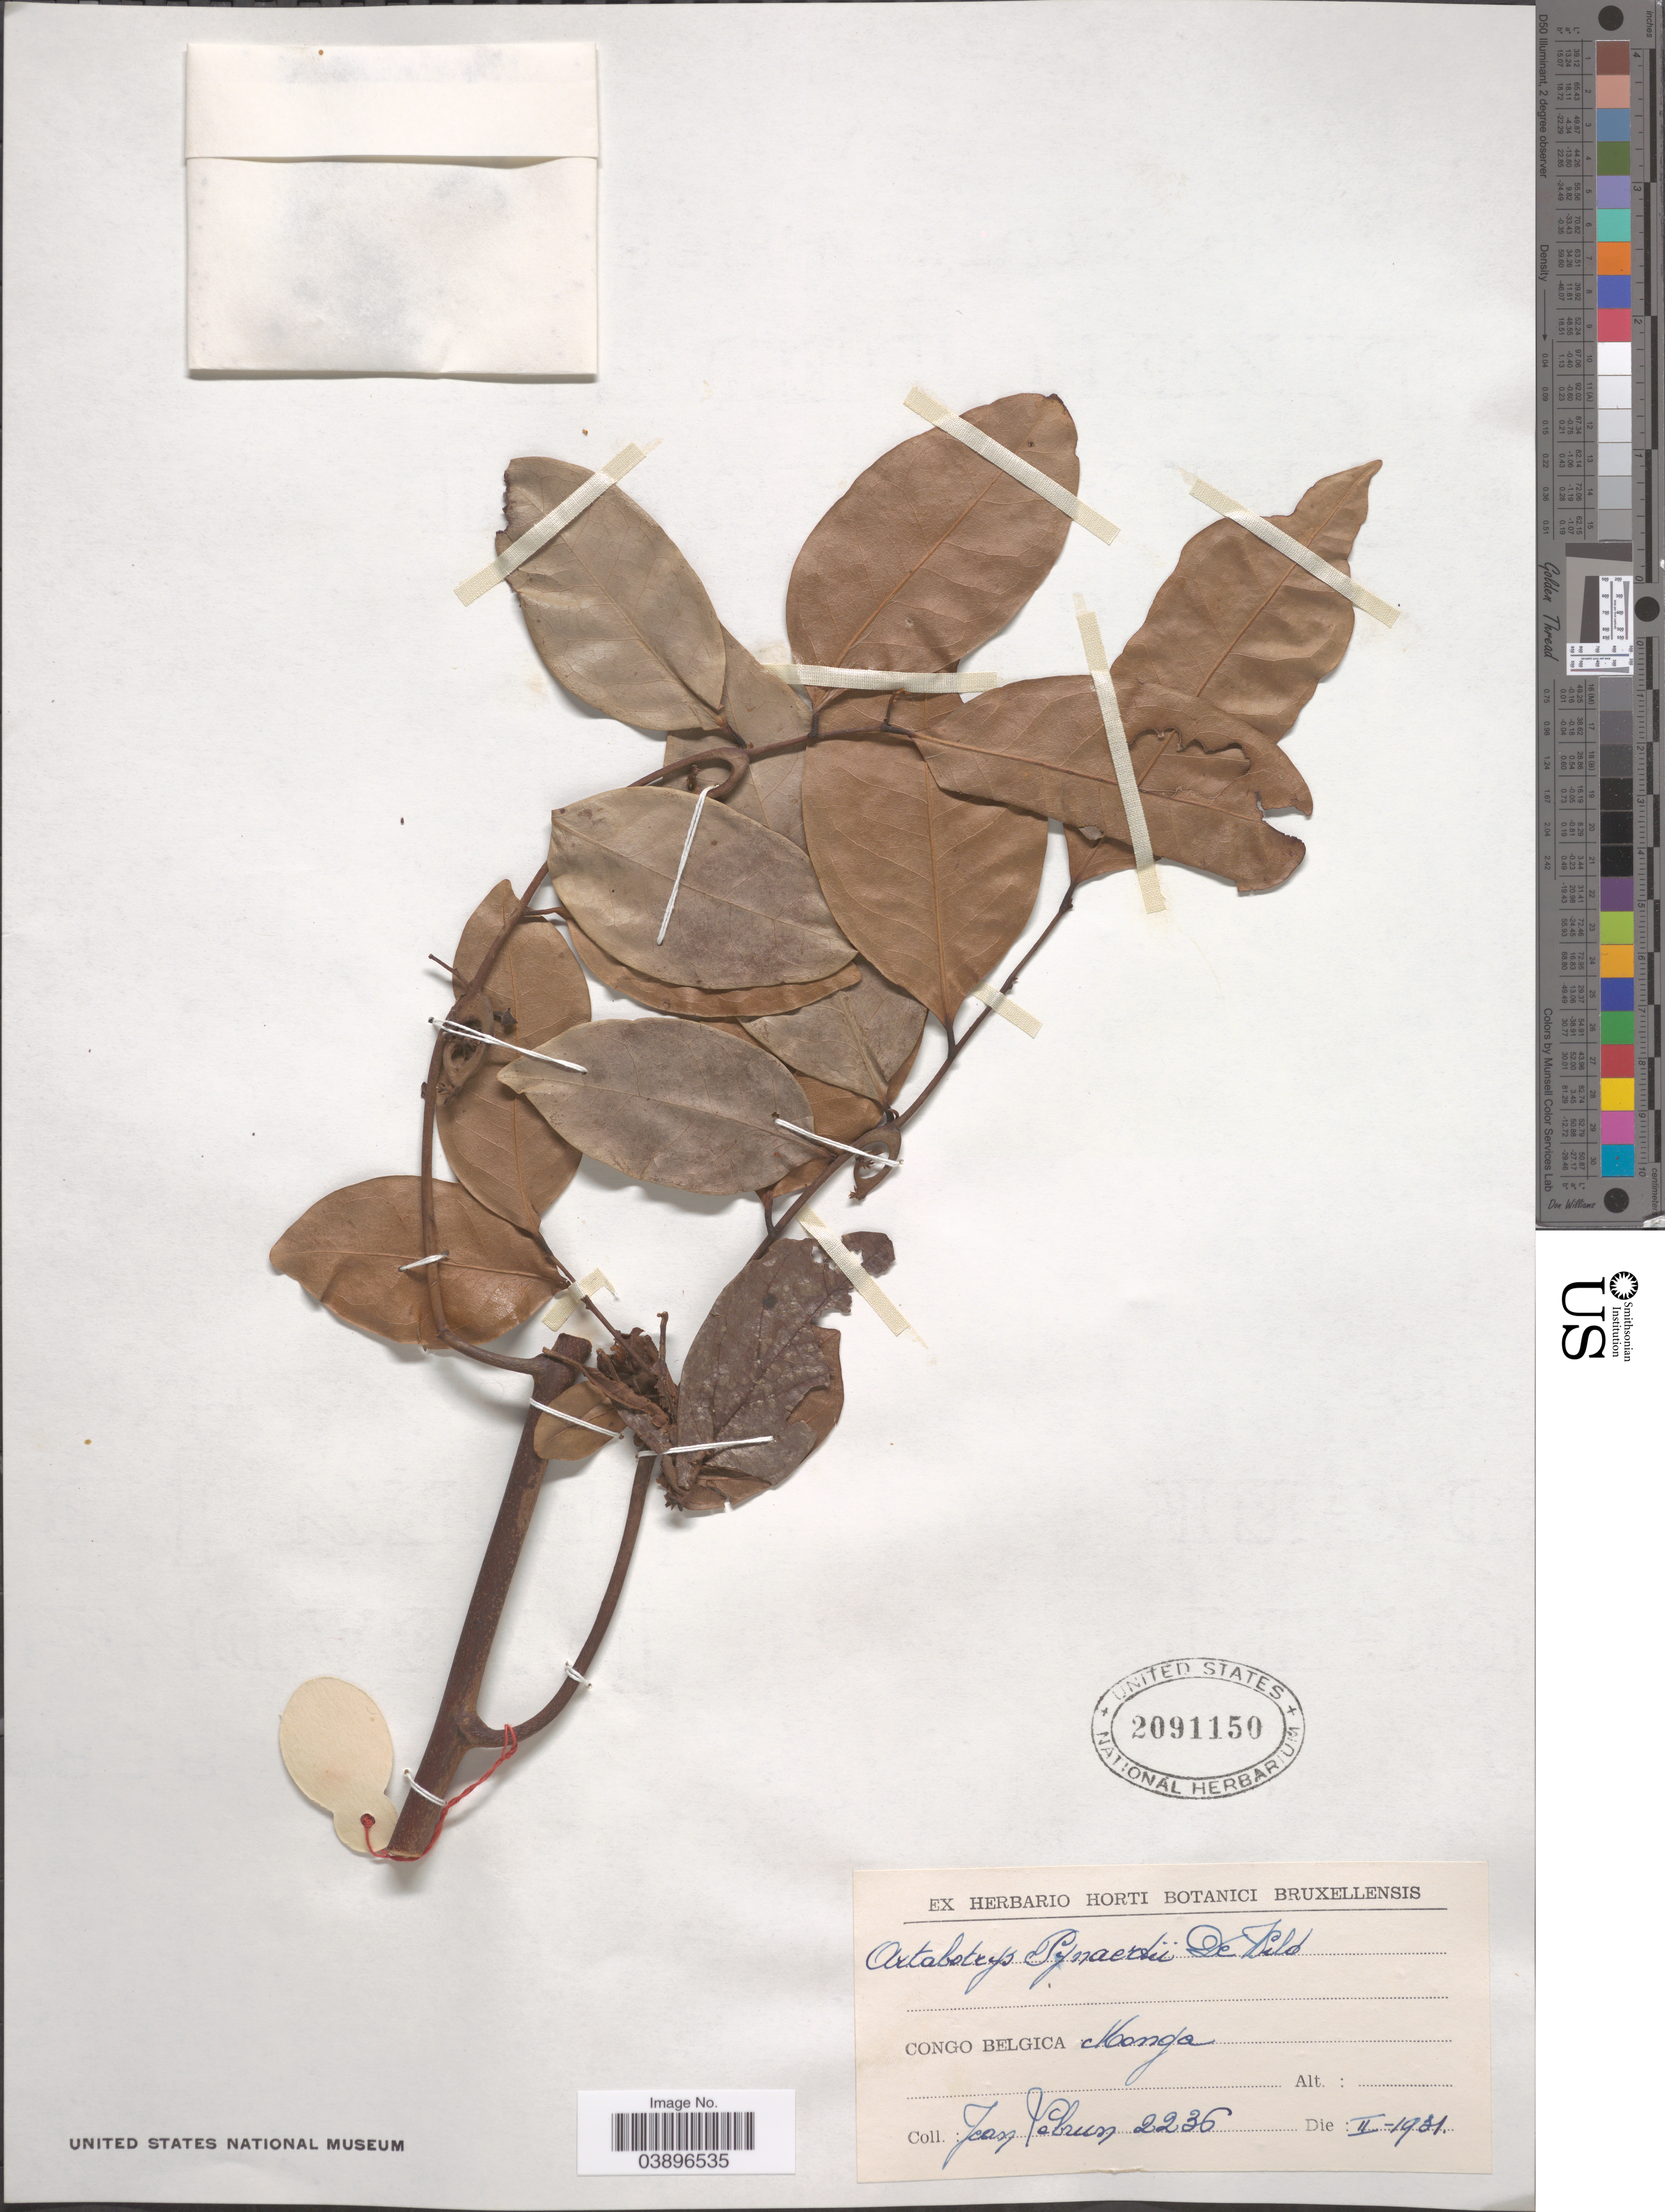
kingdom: Plantae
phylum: Tracheophyta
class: Magnoliopsida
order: Magnoliales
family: Annonaceae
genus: Artabotrys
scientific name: Artabotrys pynaertii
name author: De Wild.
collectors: J. A. Lebrun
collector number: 2236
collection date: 1931-02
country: Congo, Democratic Republic of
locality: Congo Belgica Monga.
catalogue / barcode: US 2091150